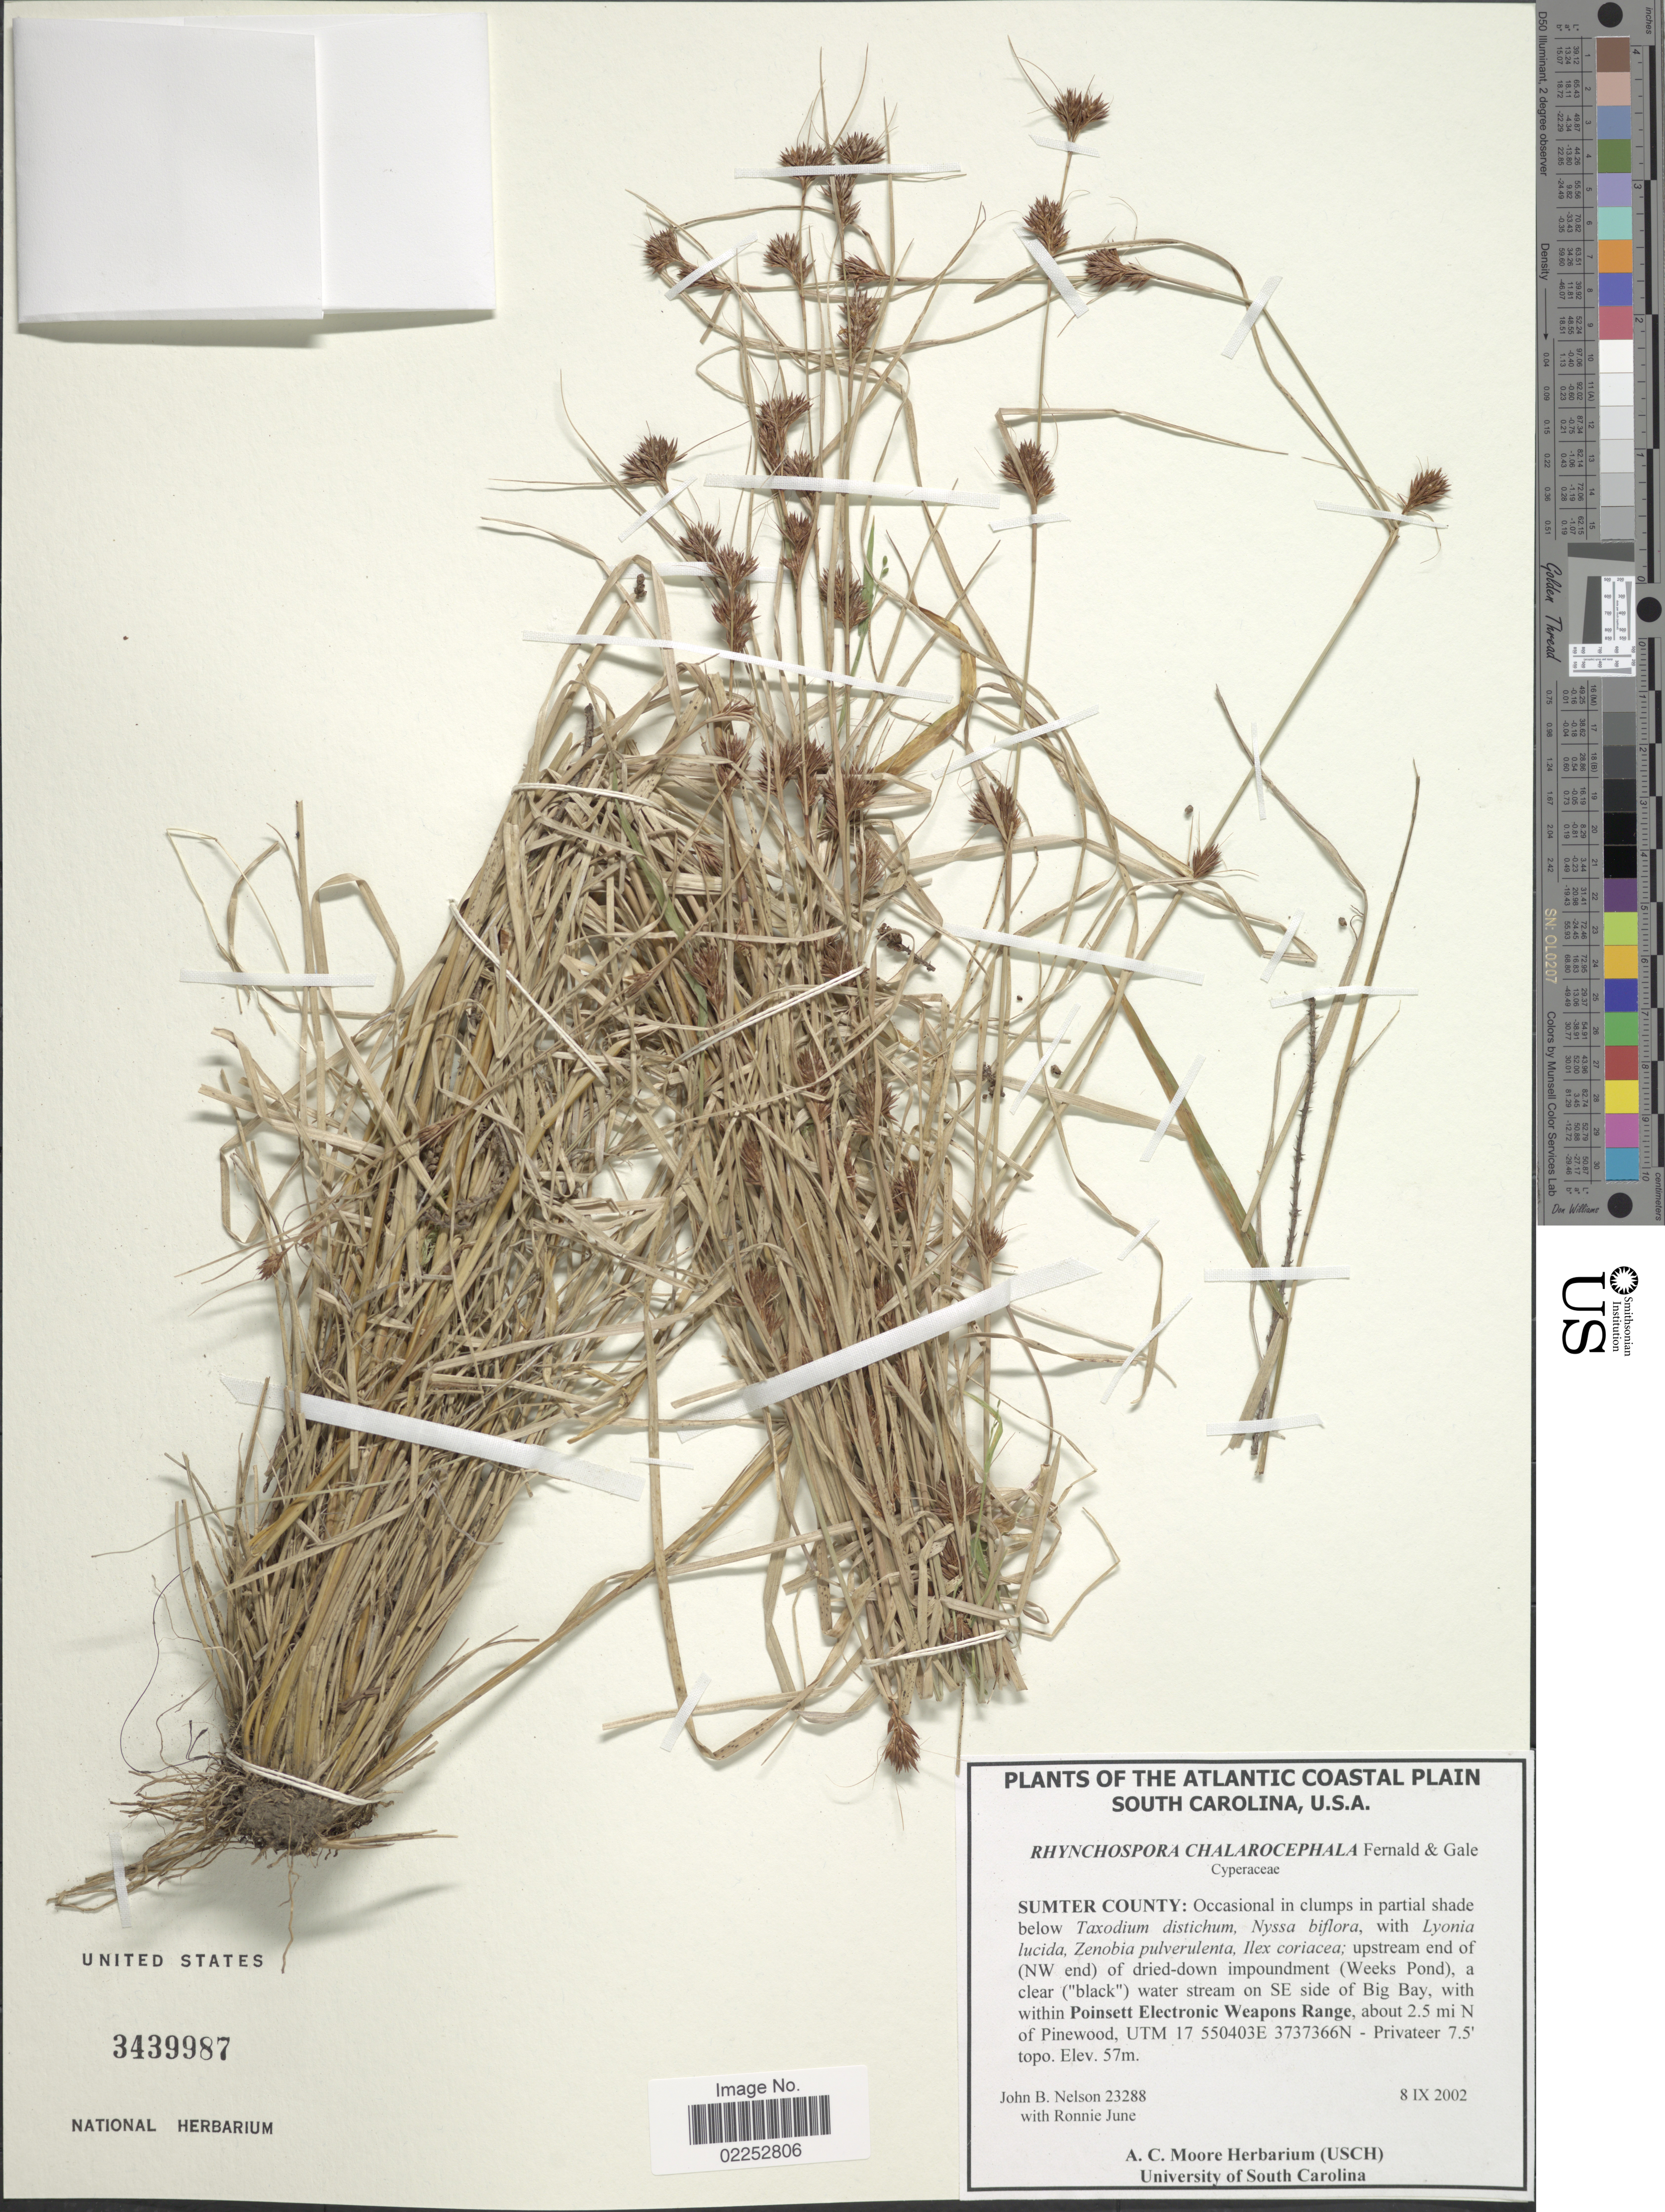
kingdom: Plantae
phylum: Tracheophyta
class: Liliopsida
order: Poales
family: Cyperaceae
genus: Rhynchospora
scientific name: Rhynchospora chalarocephala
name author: Fernald & Gale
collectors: J. B. Nelson & R. June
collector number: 23288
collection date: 2002-09-08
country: United States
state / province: South Carolina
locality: Atlantic Coastal Plain. Sumter County: upstream end of (NW end) of dried-down impoundment (Weeks Pond), a clear ("black") water stream on SE side of Big Bay, with within Poinsett Electronic Weapons Range, about 2.5 mi N of Pinewood, UTM 17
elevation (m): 57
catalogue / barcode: US 3439987